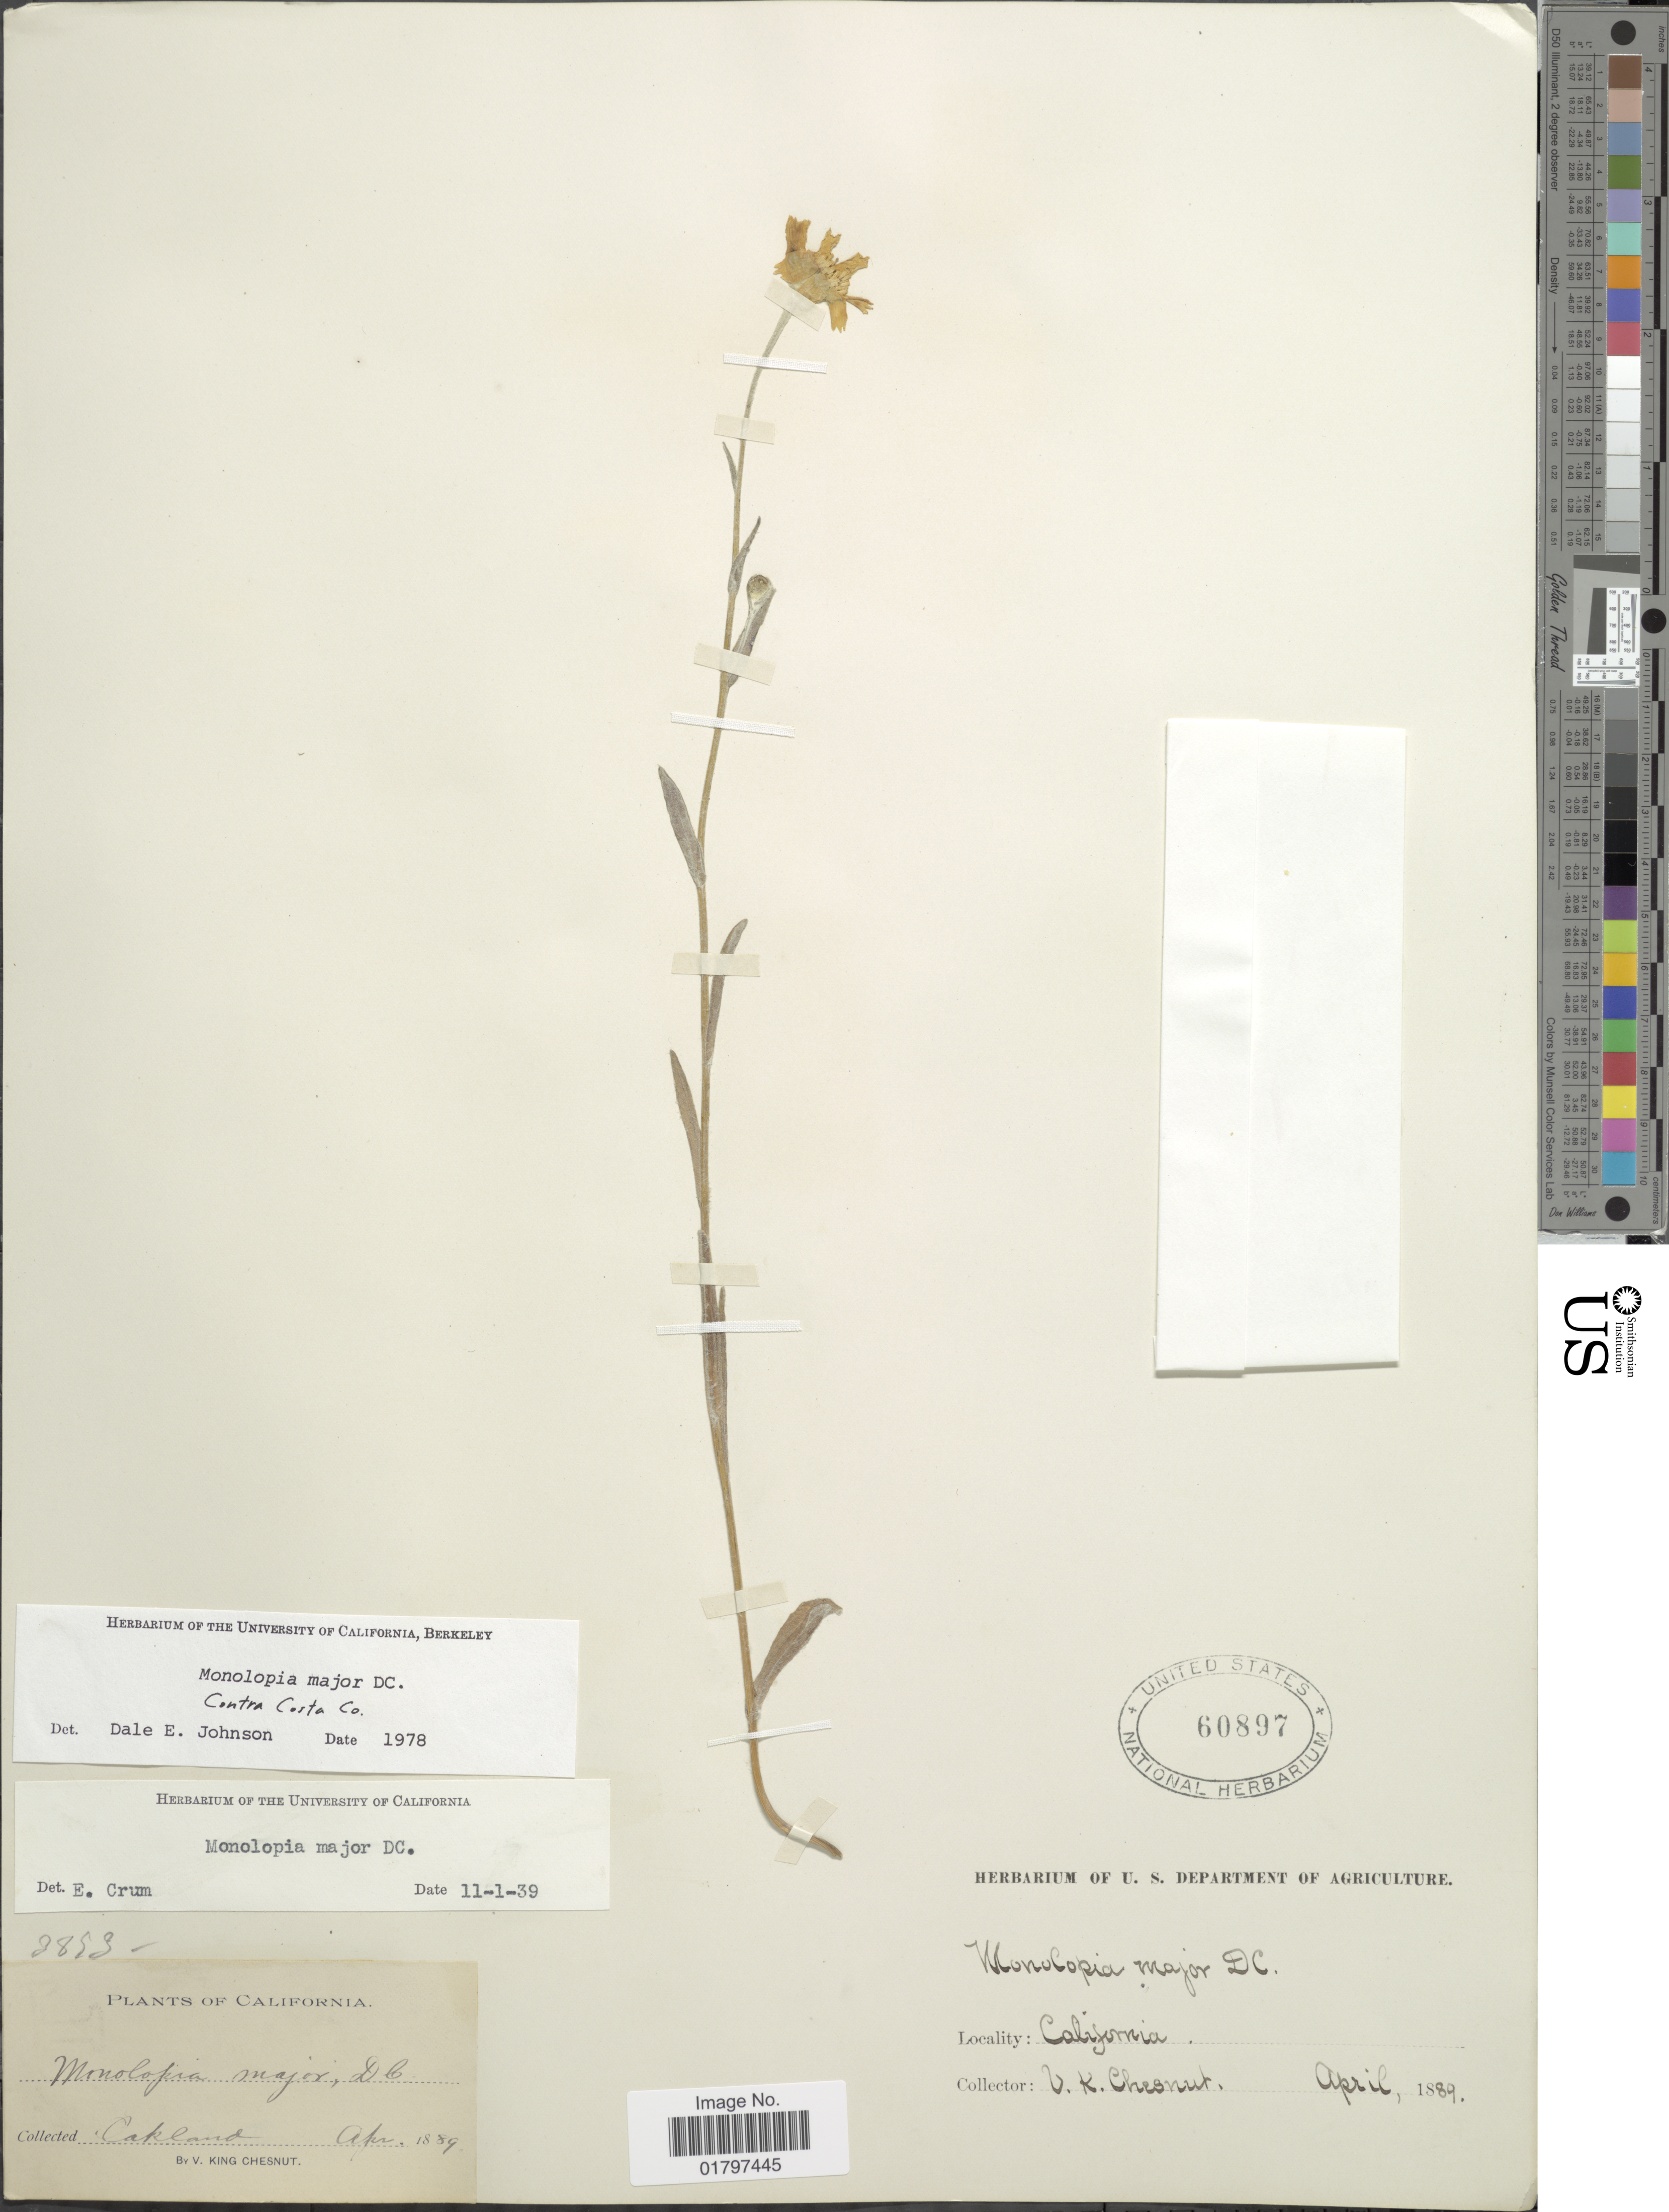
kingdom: Plantae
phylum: Tracheophyta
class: Magnoliopsida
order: Asterales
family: Asteraceae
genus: Monolopia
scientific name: Monolopia major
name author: DC.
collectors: V. Chesnut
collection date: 1889-04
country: United States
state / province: California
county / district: Alameda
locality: Oakland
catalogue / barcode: US 60897